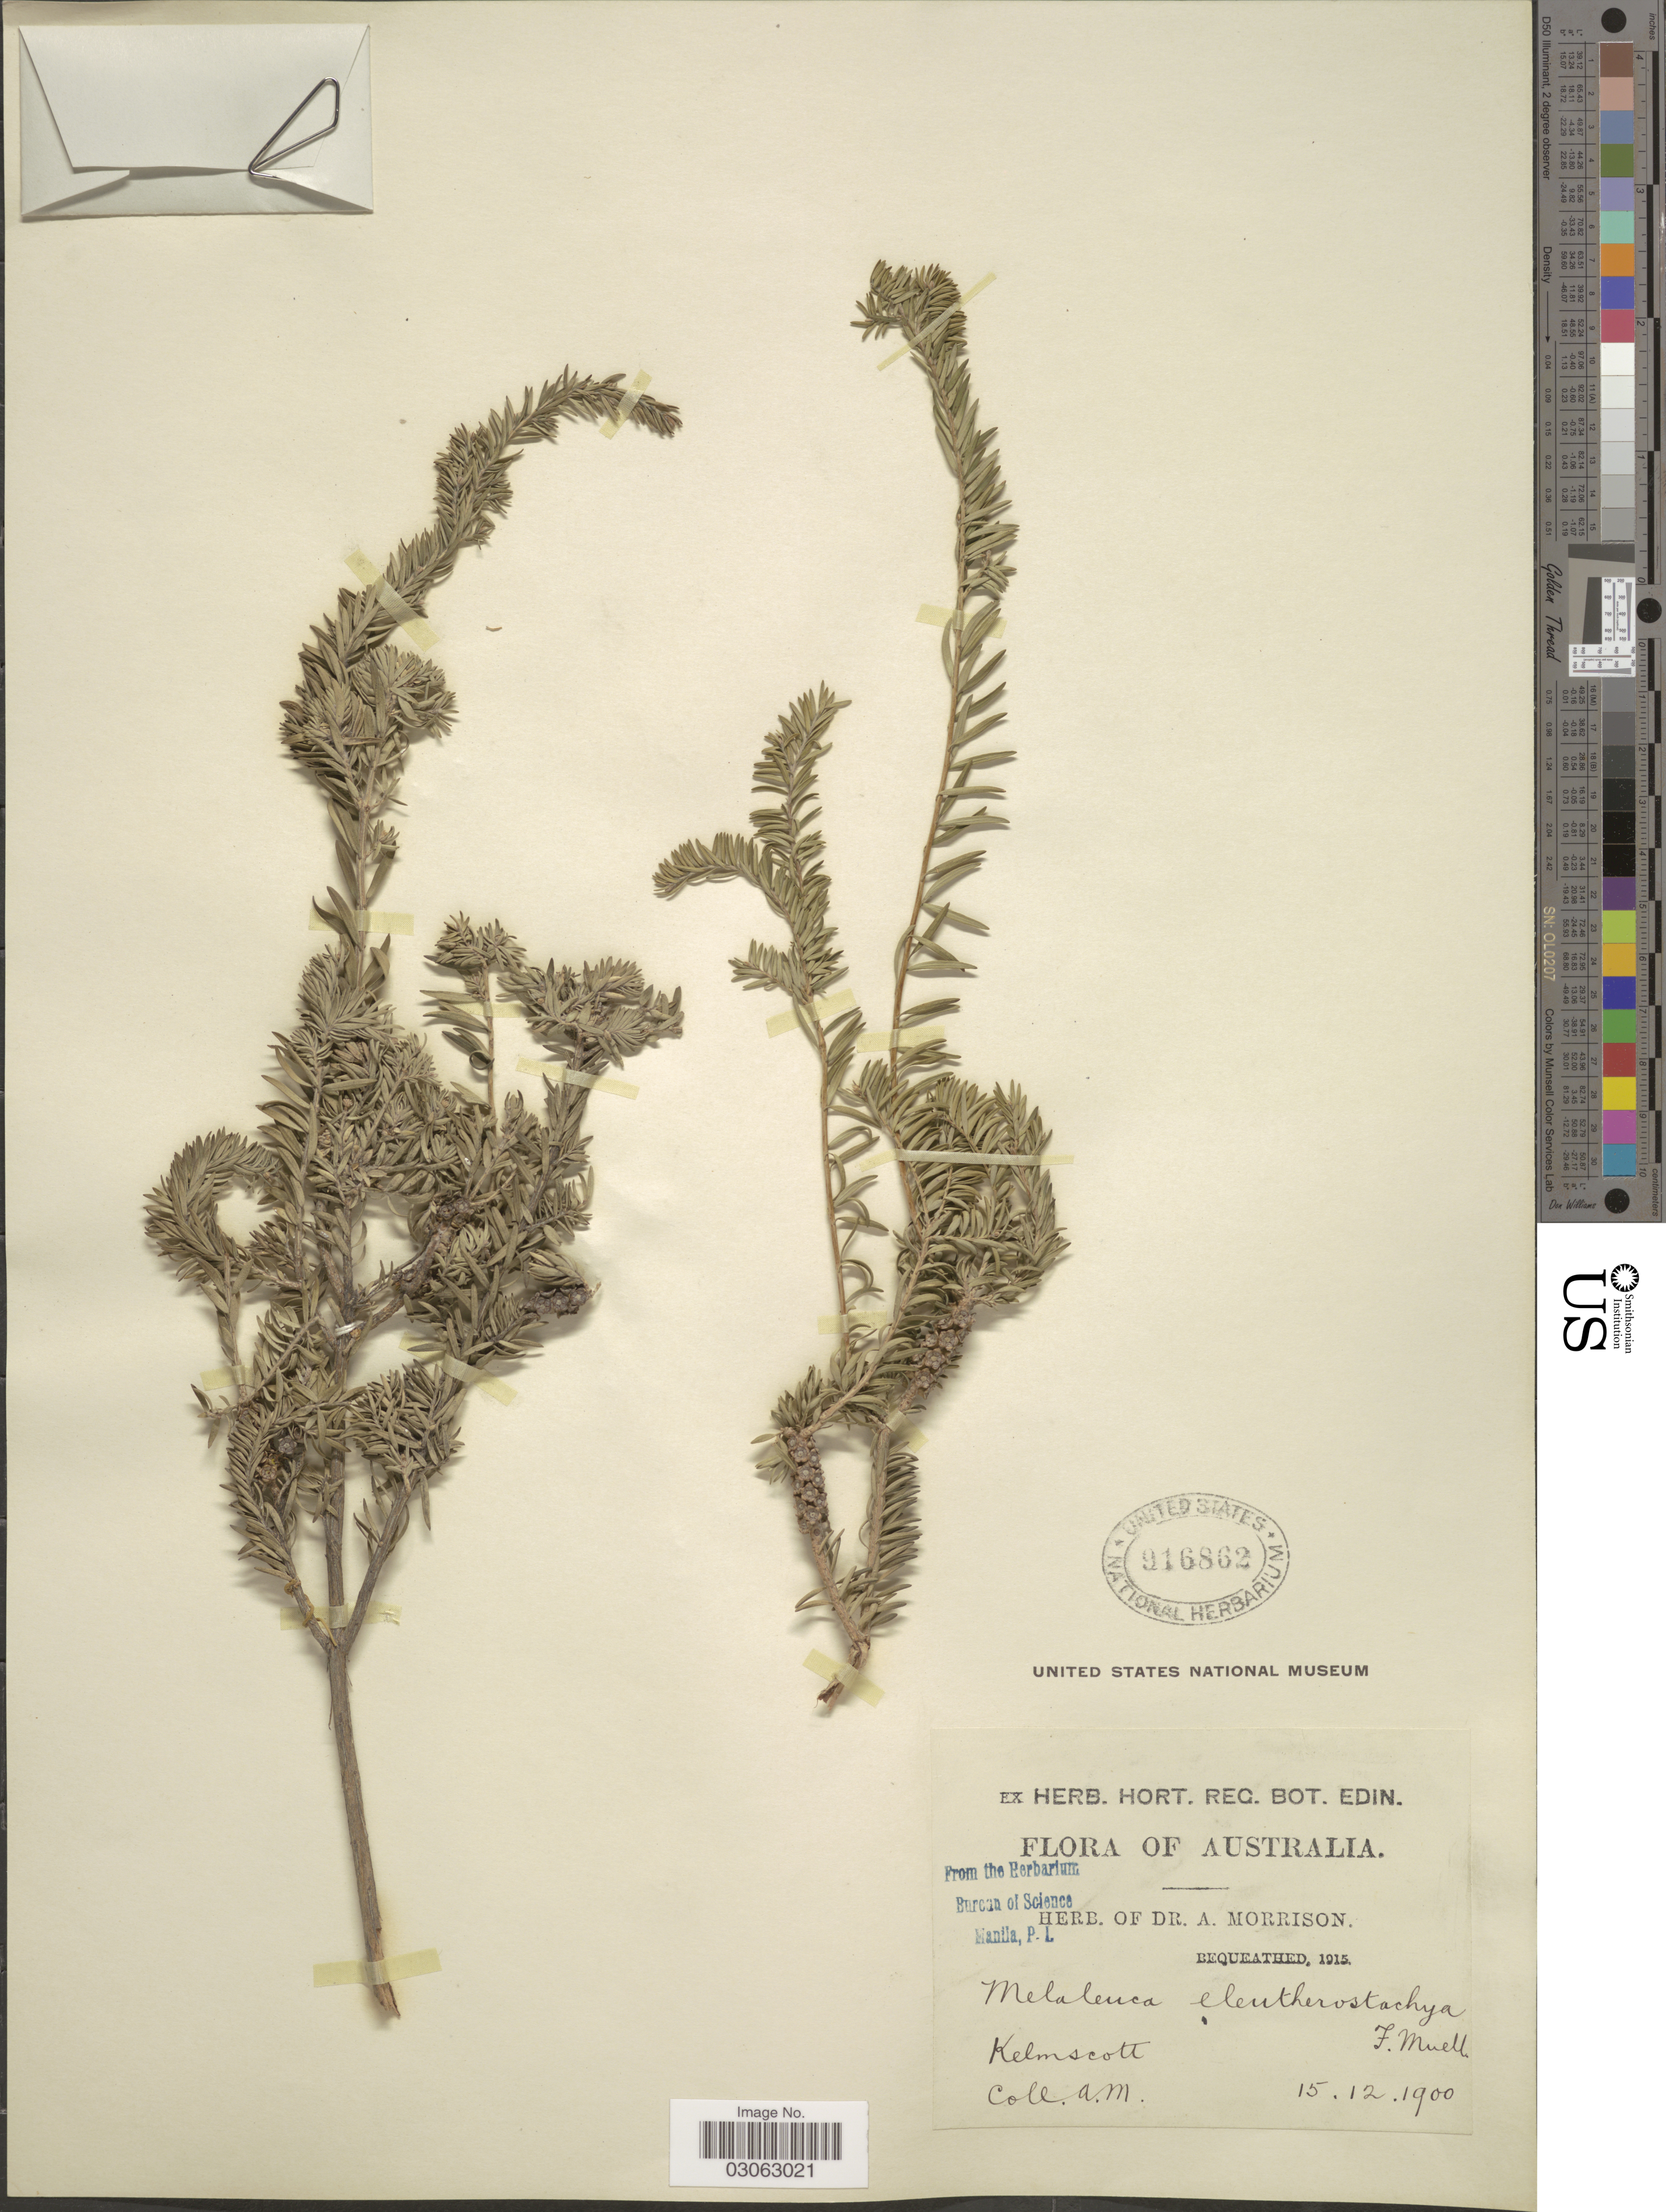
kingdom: Plantae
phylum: Tracheophyta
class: Magnoliopsida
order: Myrtales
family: Myrtaceae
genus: Melaleuca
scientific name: Melaleuca eleuterostachya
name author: F. Muell.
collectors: A. Morrison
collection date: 1900-12-15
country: Australia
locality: Kelmscott.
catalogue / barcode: US 916862